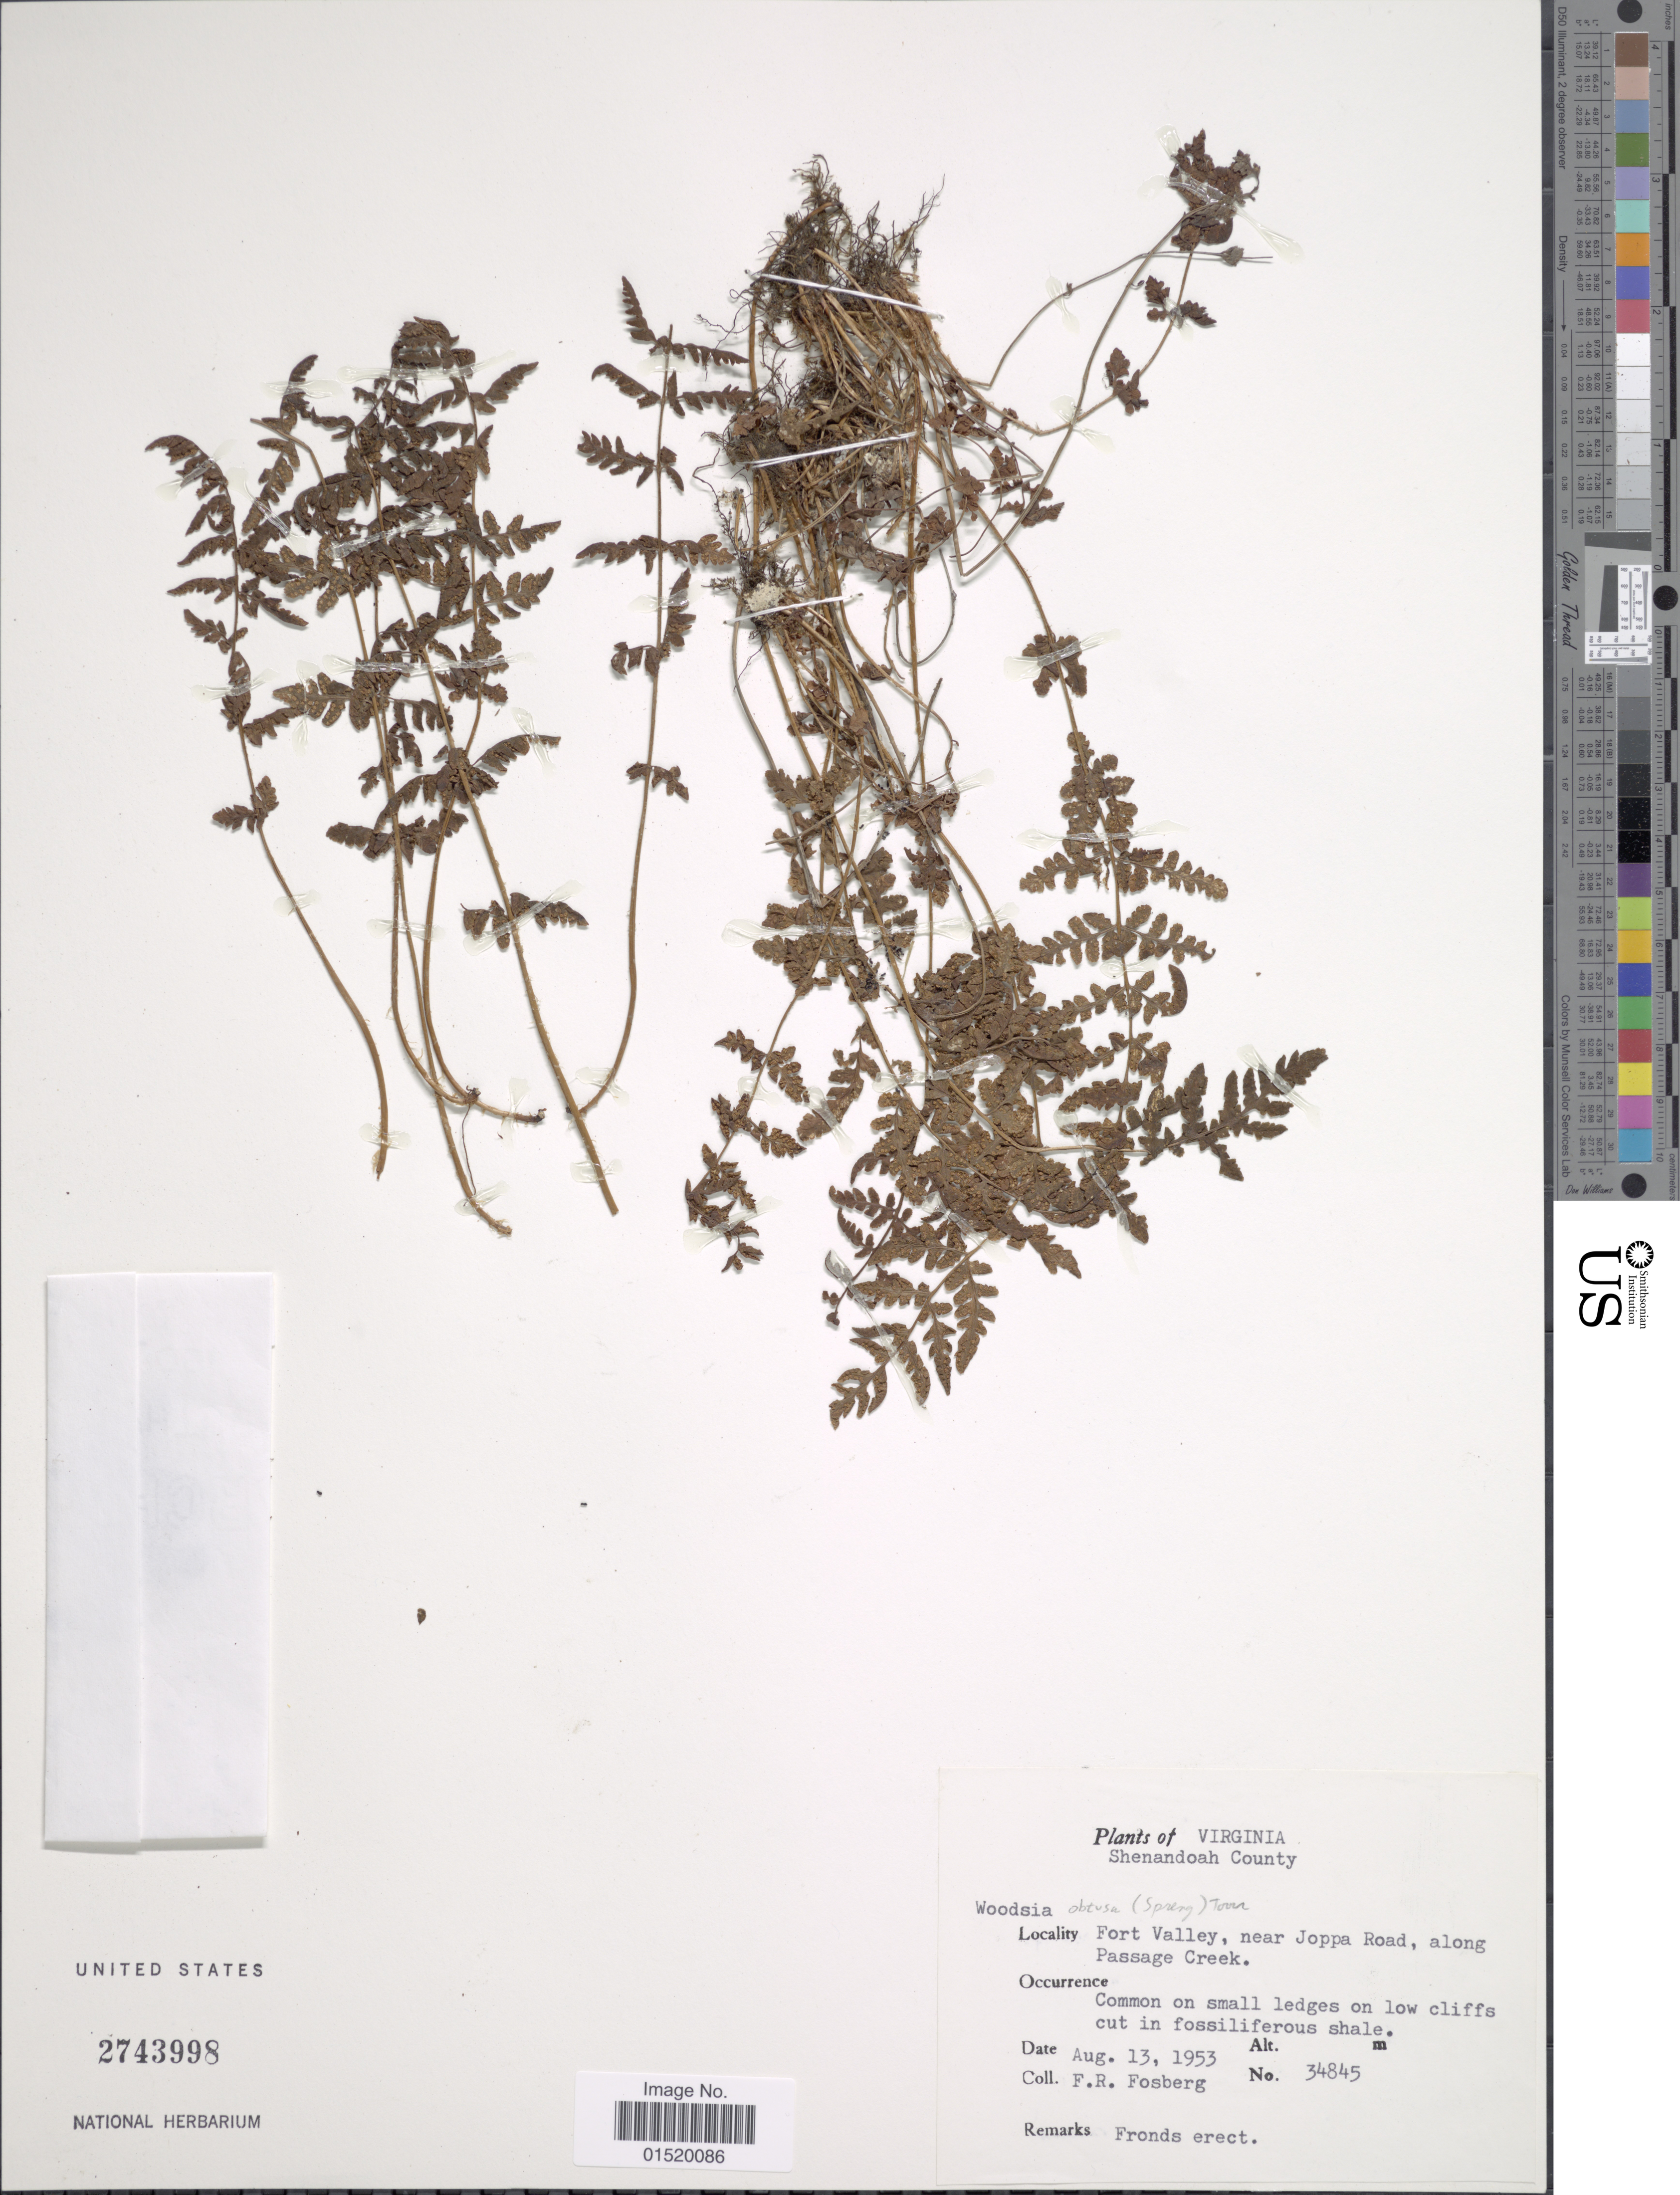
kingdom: Plantae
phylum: Tracheophyta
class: Polypodiopsida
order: Polypodiales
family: Woodsiaceae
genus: Woodsia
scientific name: Woodsia obtusa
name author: (Spreng.) Torr.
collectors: F. R. Fosberg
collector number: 34845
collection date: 1953-08-13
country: United States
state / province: Virginia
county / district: Shenandoah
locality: Shenandoah County, Fort Valley, near Joppa Road, along Passage Creek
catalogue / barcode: US 2743998